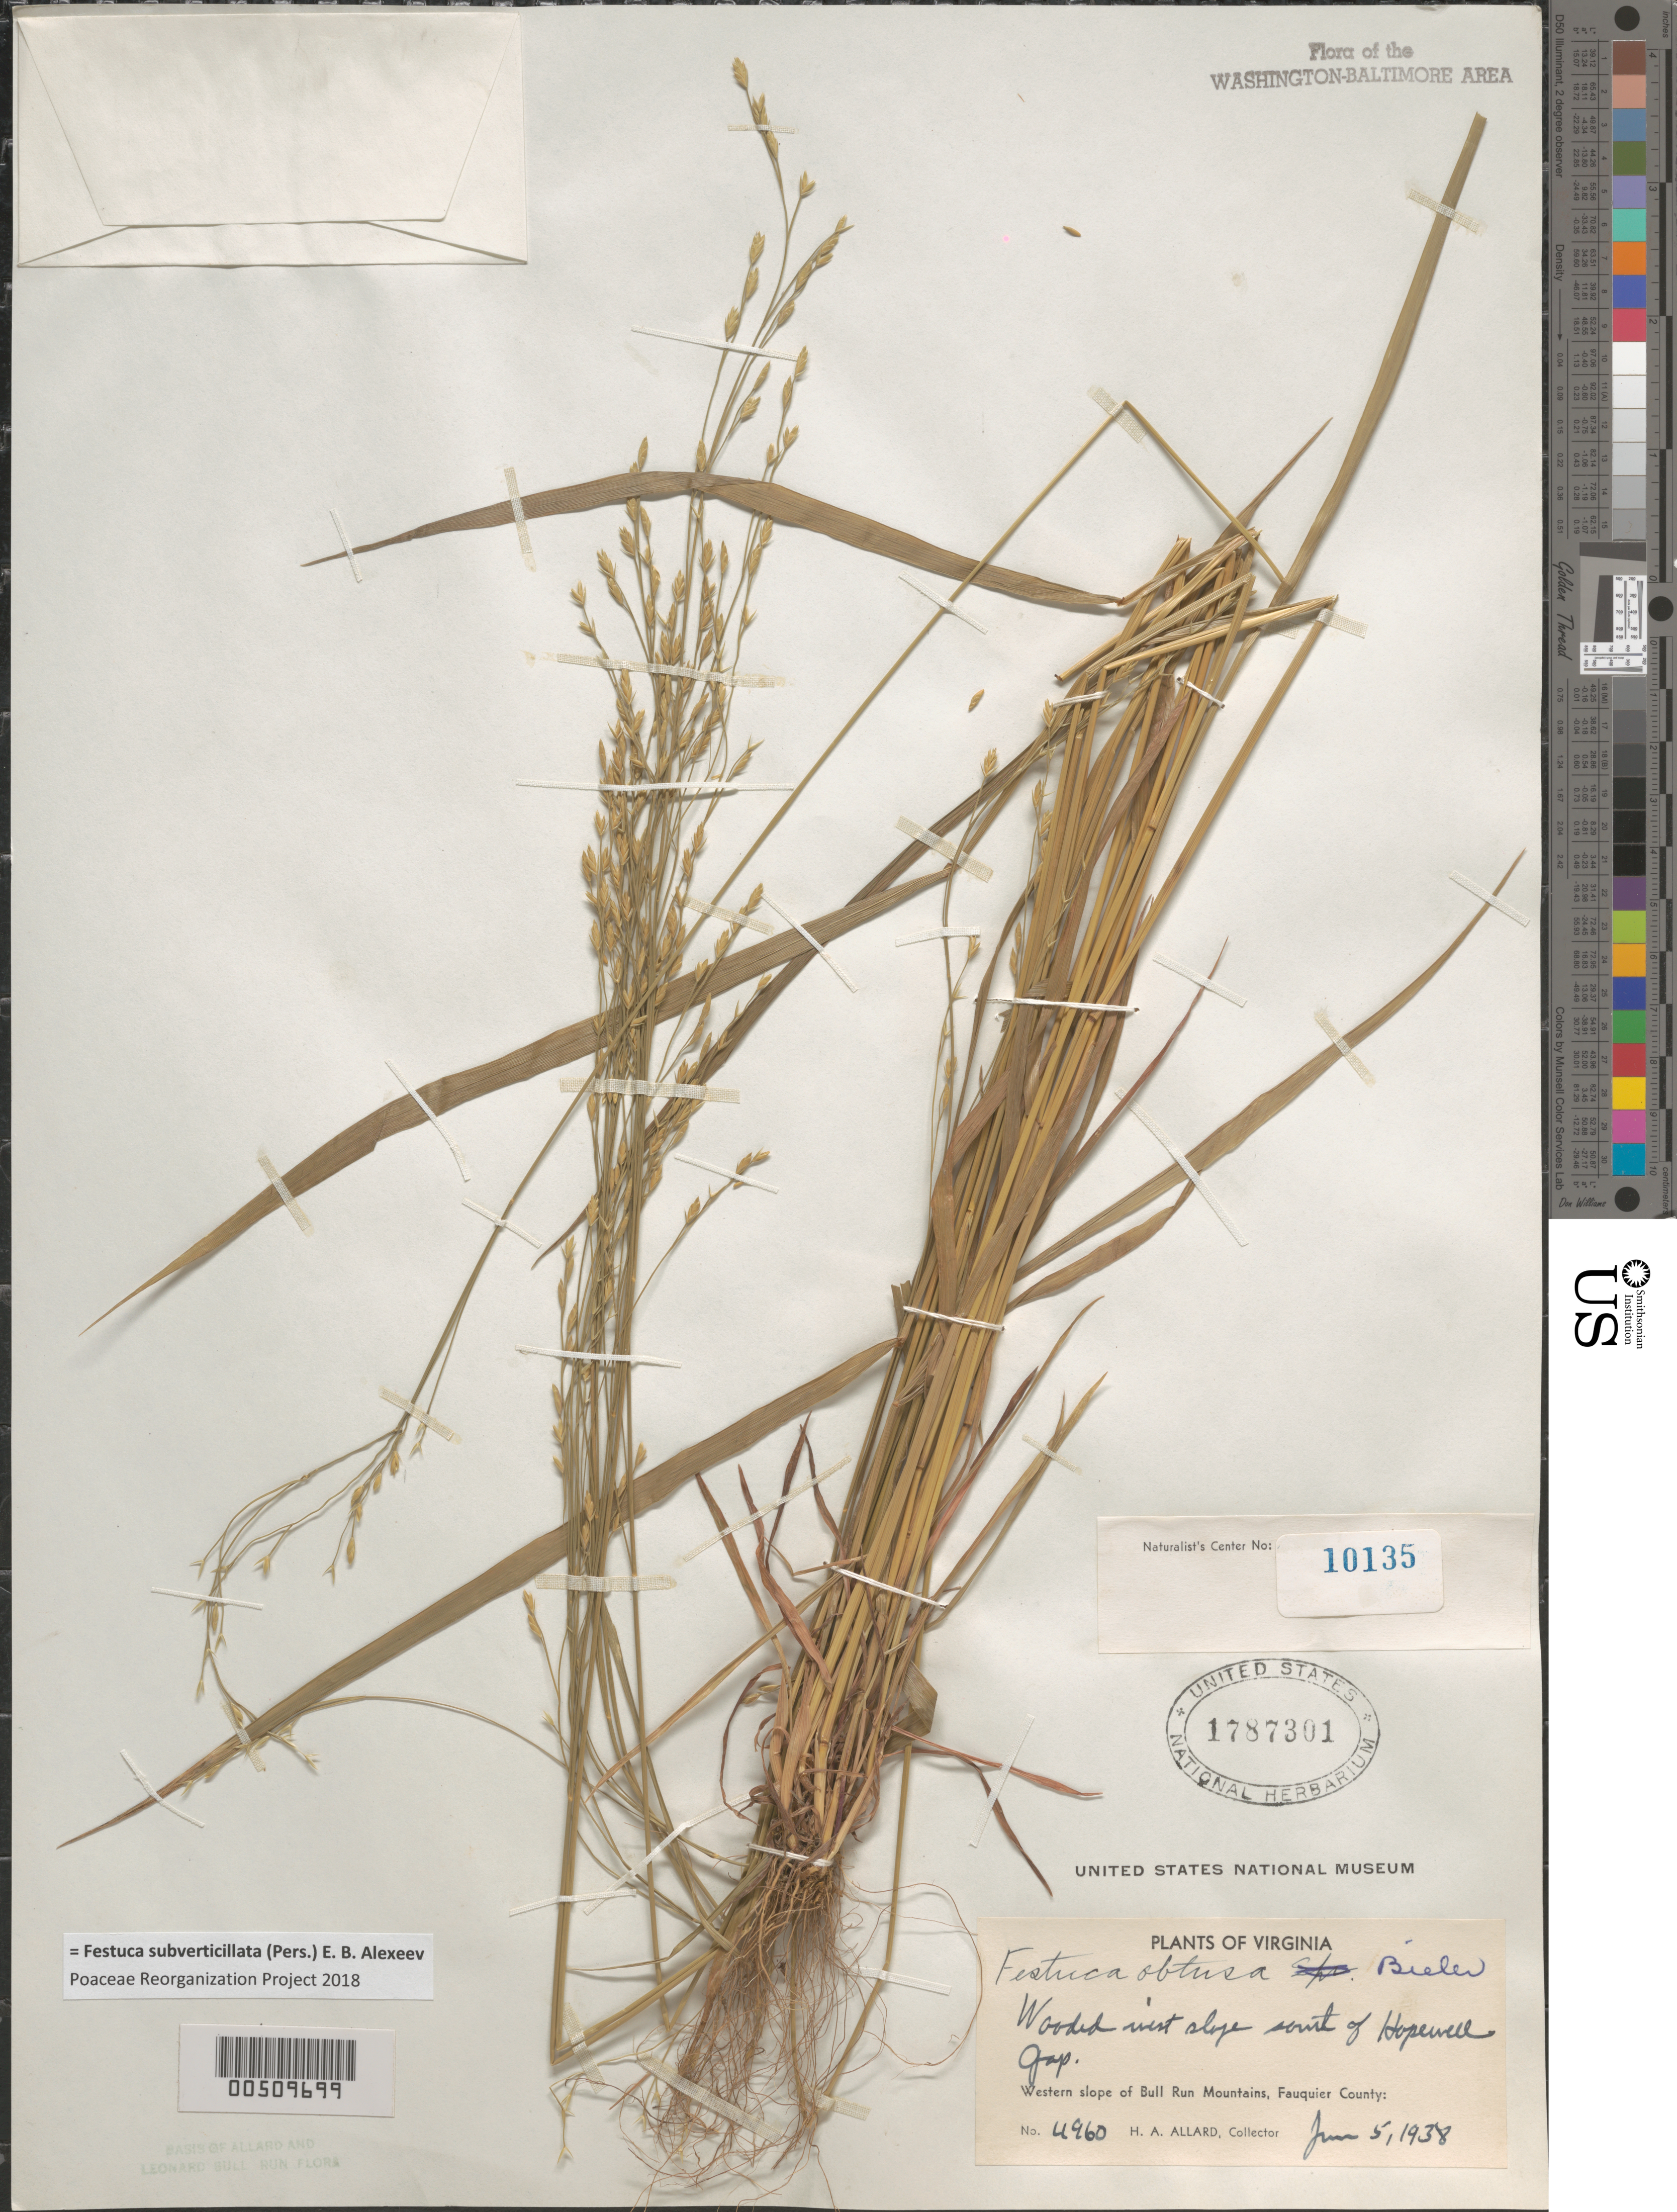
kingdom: Plantae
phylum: Tracheophyta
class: Liliopsida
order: Poales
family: Poaceae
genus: Festuca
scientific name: Festuca subverticillata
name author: (Pers.) E.B. Alexeev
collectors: H. A. Allard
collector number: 4960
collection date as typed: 05 Jun 1938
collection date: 1938-06-05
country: United States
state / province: Virginia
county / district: Fauquier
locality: Bull Run Mts., S of Hopewell Gap Bull Run Mts.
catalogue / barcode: US 1787301